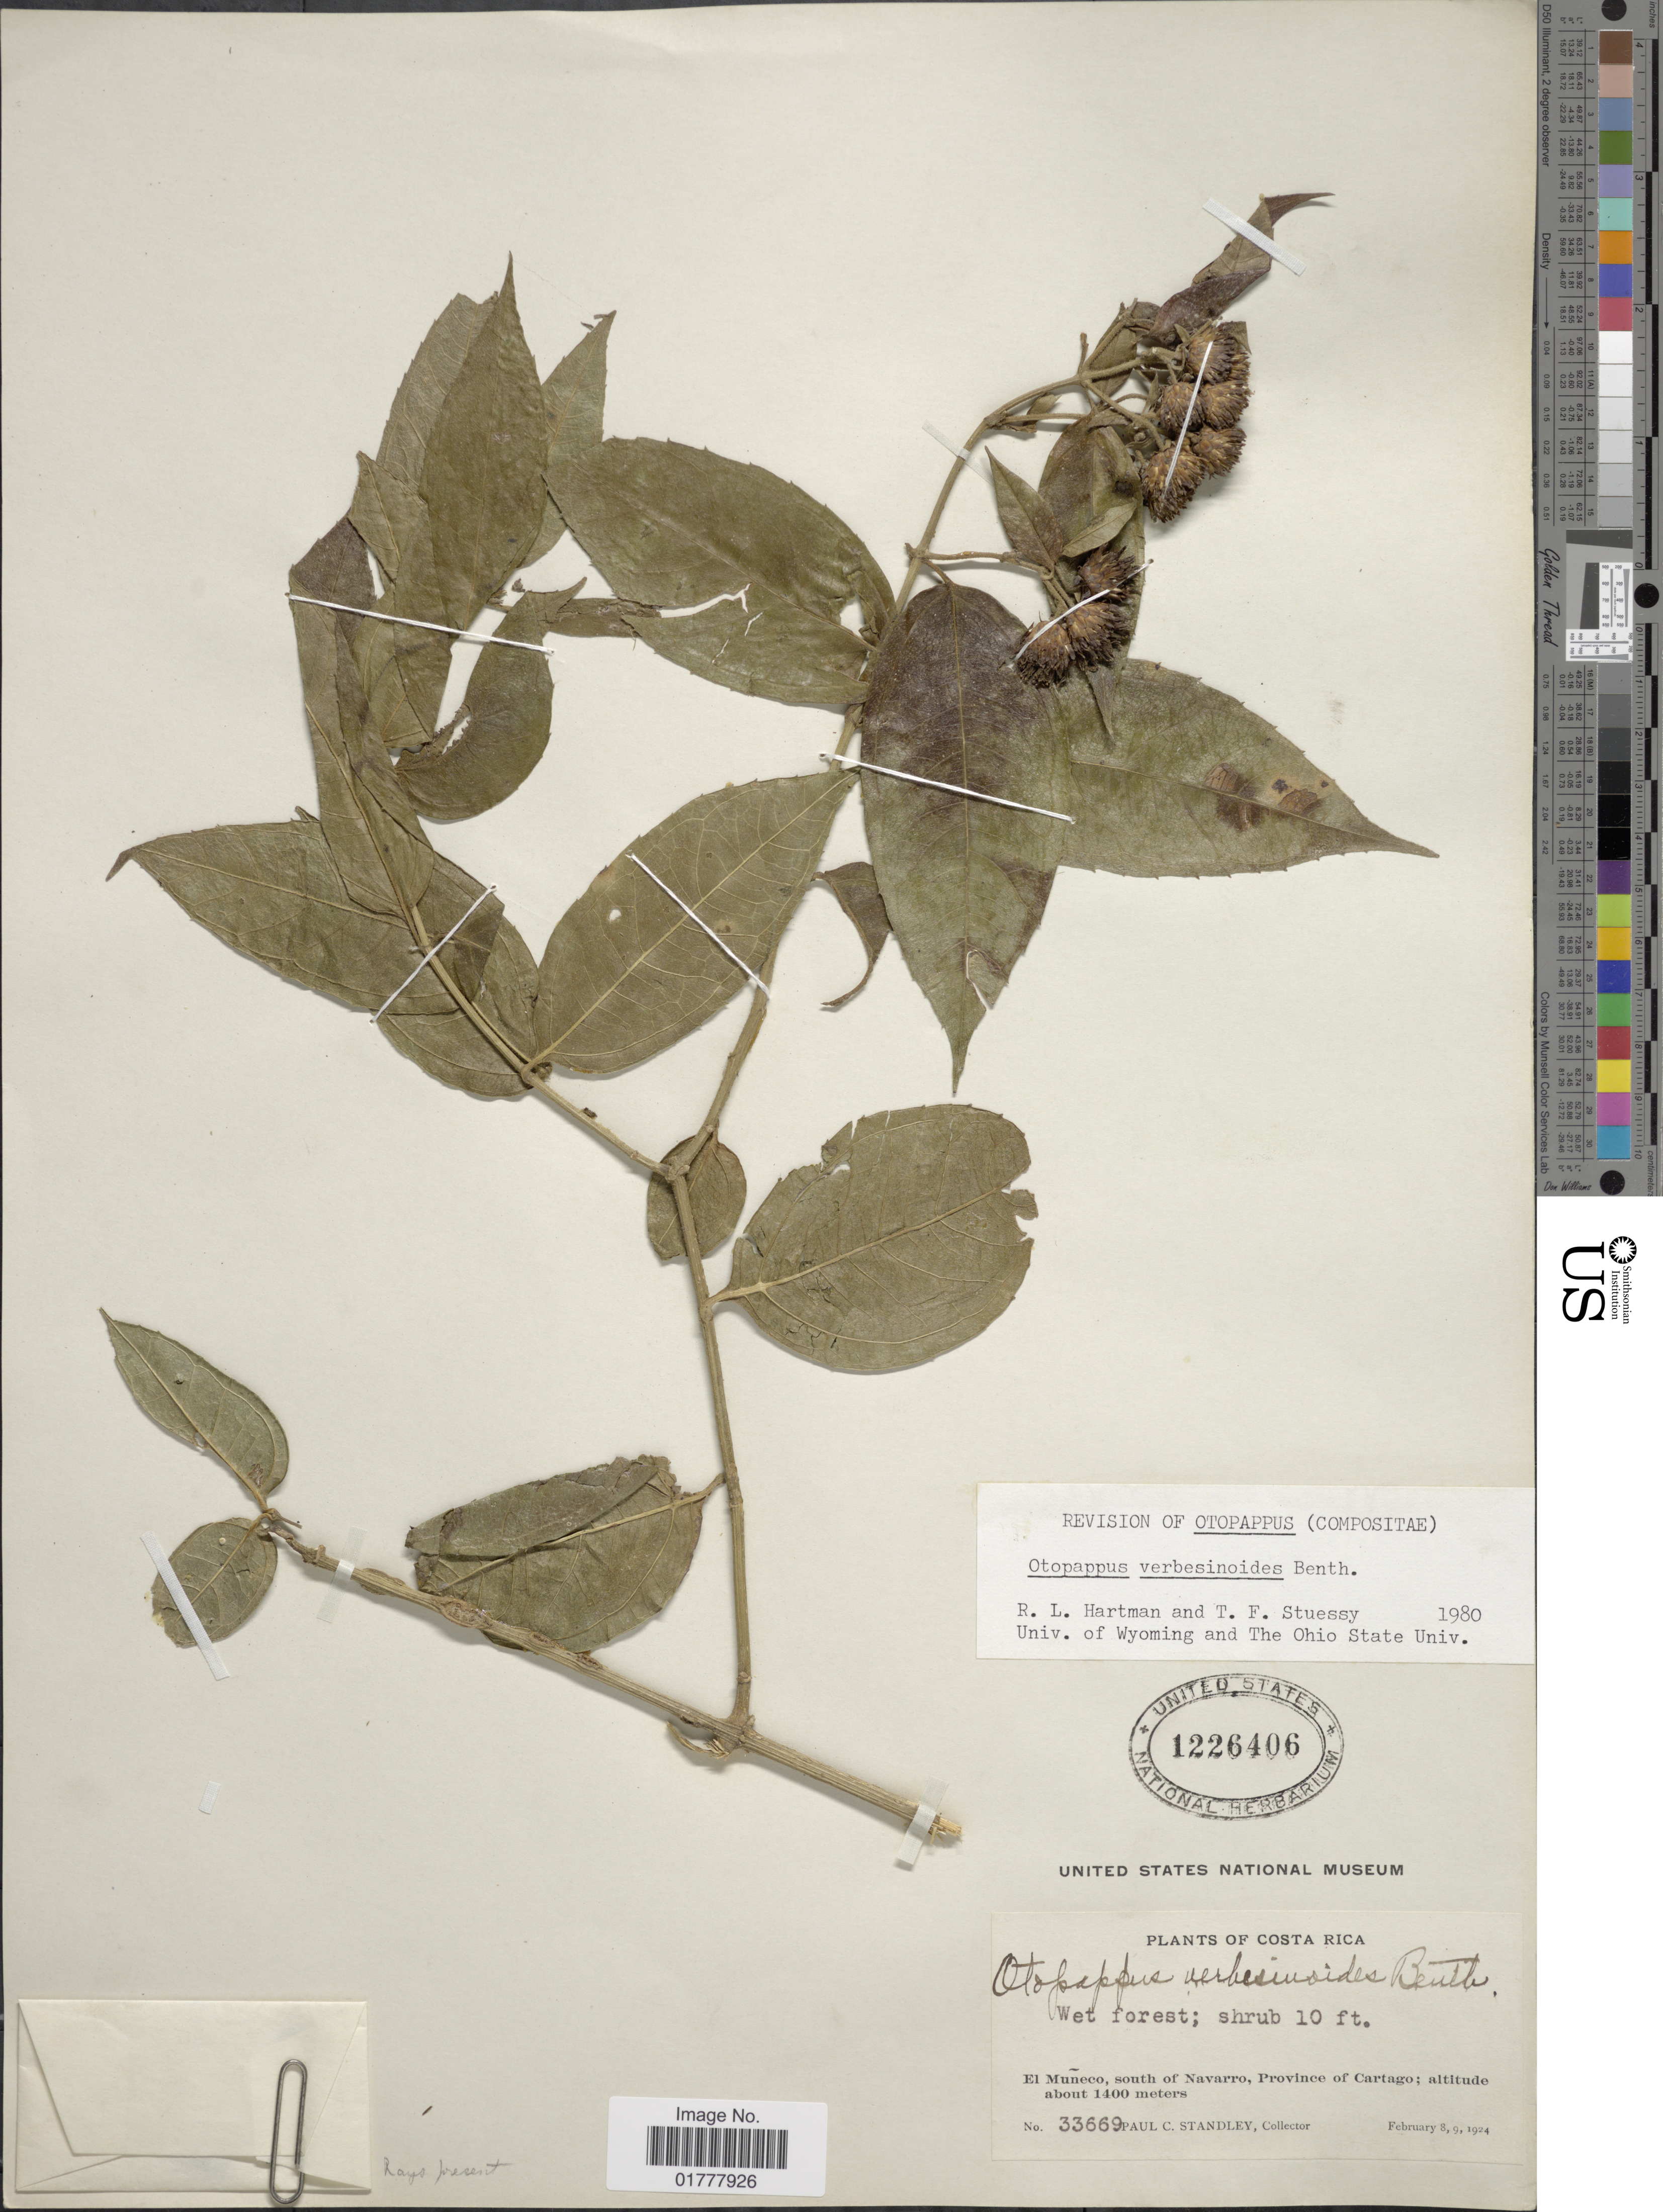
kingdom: Plantae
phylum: Tracheophyta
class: Magnoliopsida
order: Asterales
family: Asteraceae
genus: Otopappus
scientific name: Otopappus verbesinoides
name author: Benth.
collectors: P. C. Standley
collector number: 33669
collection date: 1924-02-08/1924-02-09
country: Costa Rica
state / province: Cartago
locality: El Muneco, south of Navarro, Province of Cartago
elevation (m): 1400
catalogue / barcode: US 1226406